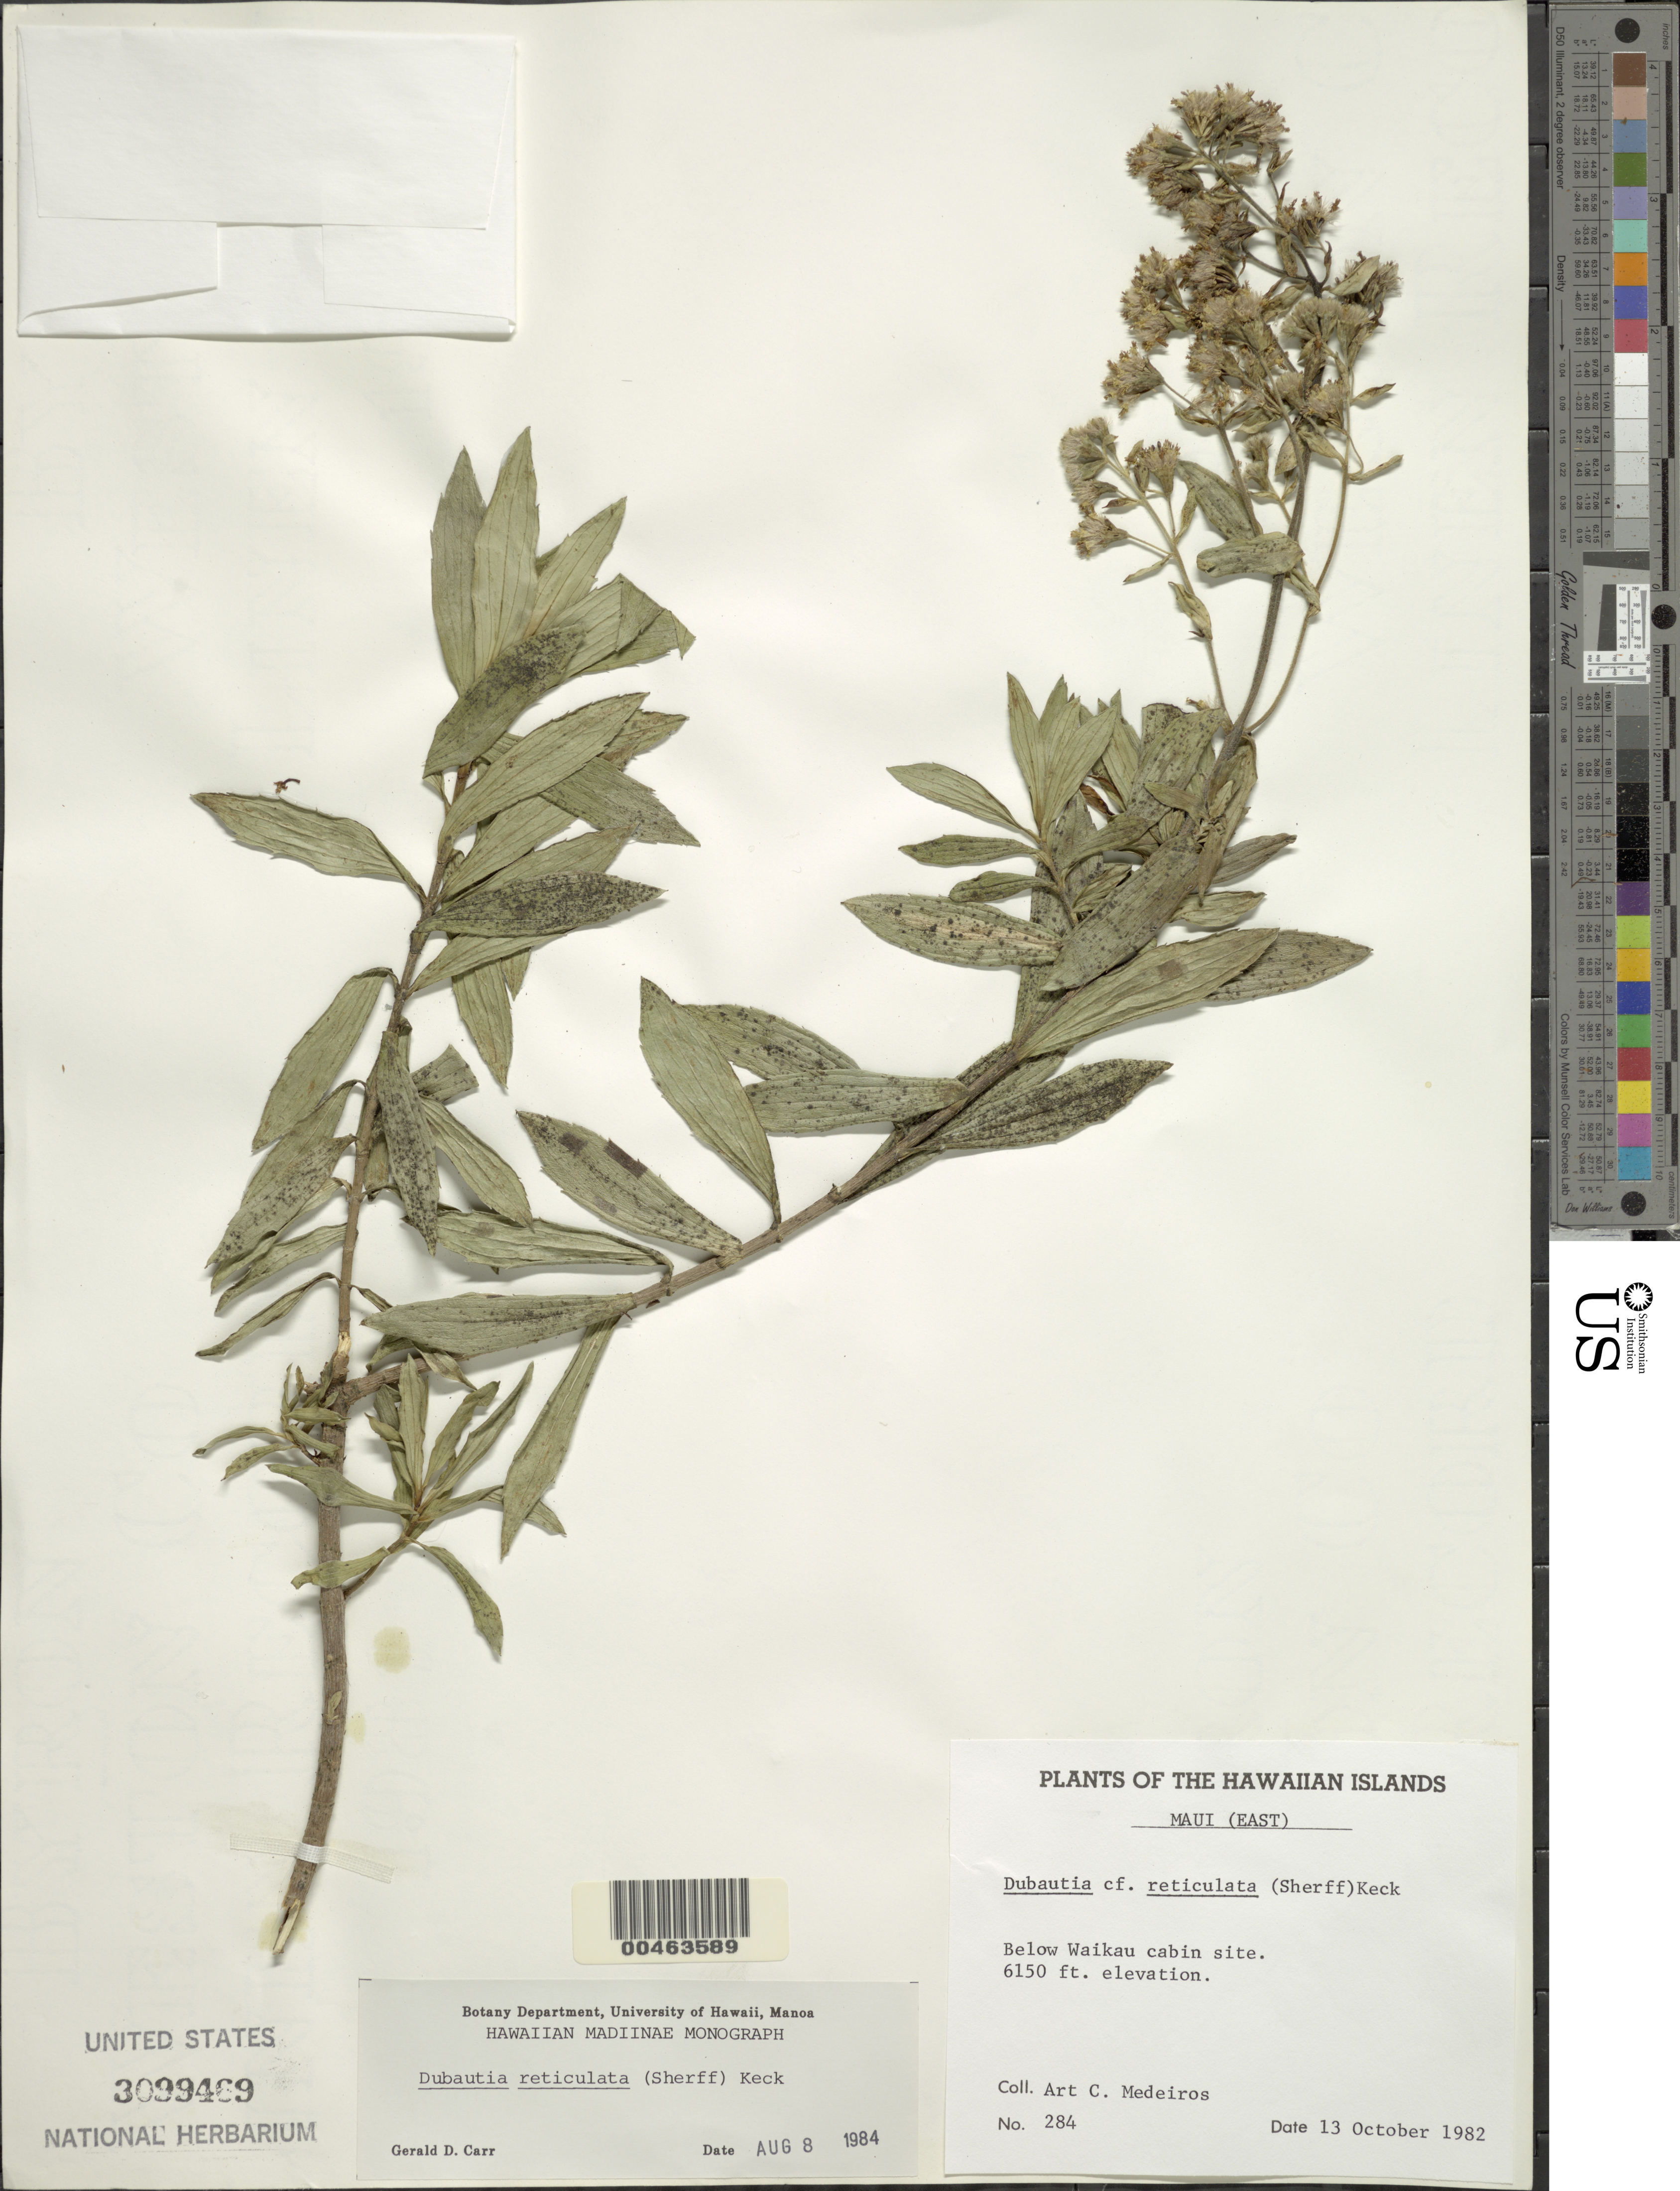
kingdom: Plantae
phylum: Tracheophyta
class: Magnoliopsida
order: Asterales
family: Asteraceae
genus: Dubautia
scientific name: Dubautia reticulata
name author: (Sherff) D.D. Keck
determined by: Carr, G. D.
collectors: A. Medeiros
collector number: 284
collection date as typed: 13 Oct 1982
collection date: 1982-10-13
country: United States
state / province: Hawaii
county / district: Maui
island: Maui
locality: East Maui: Below Waikau cabin site.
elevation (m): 1875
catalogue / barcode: US 3099469